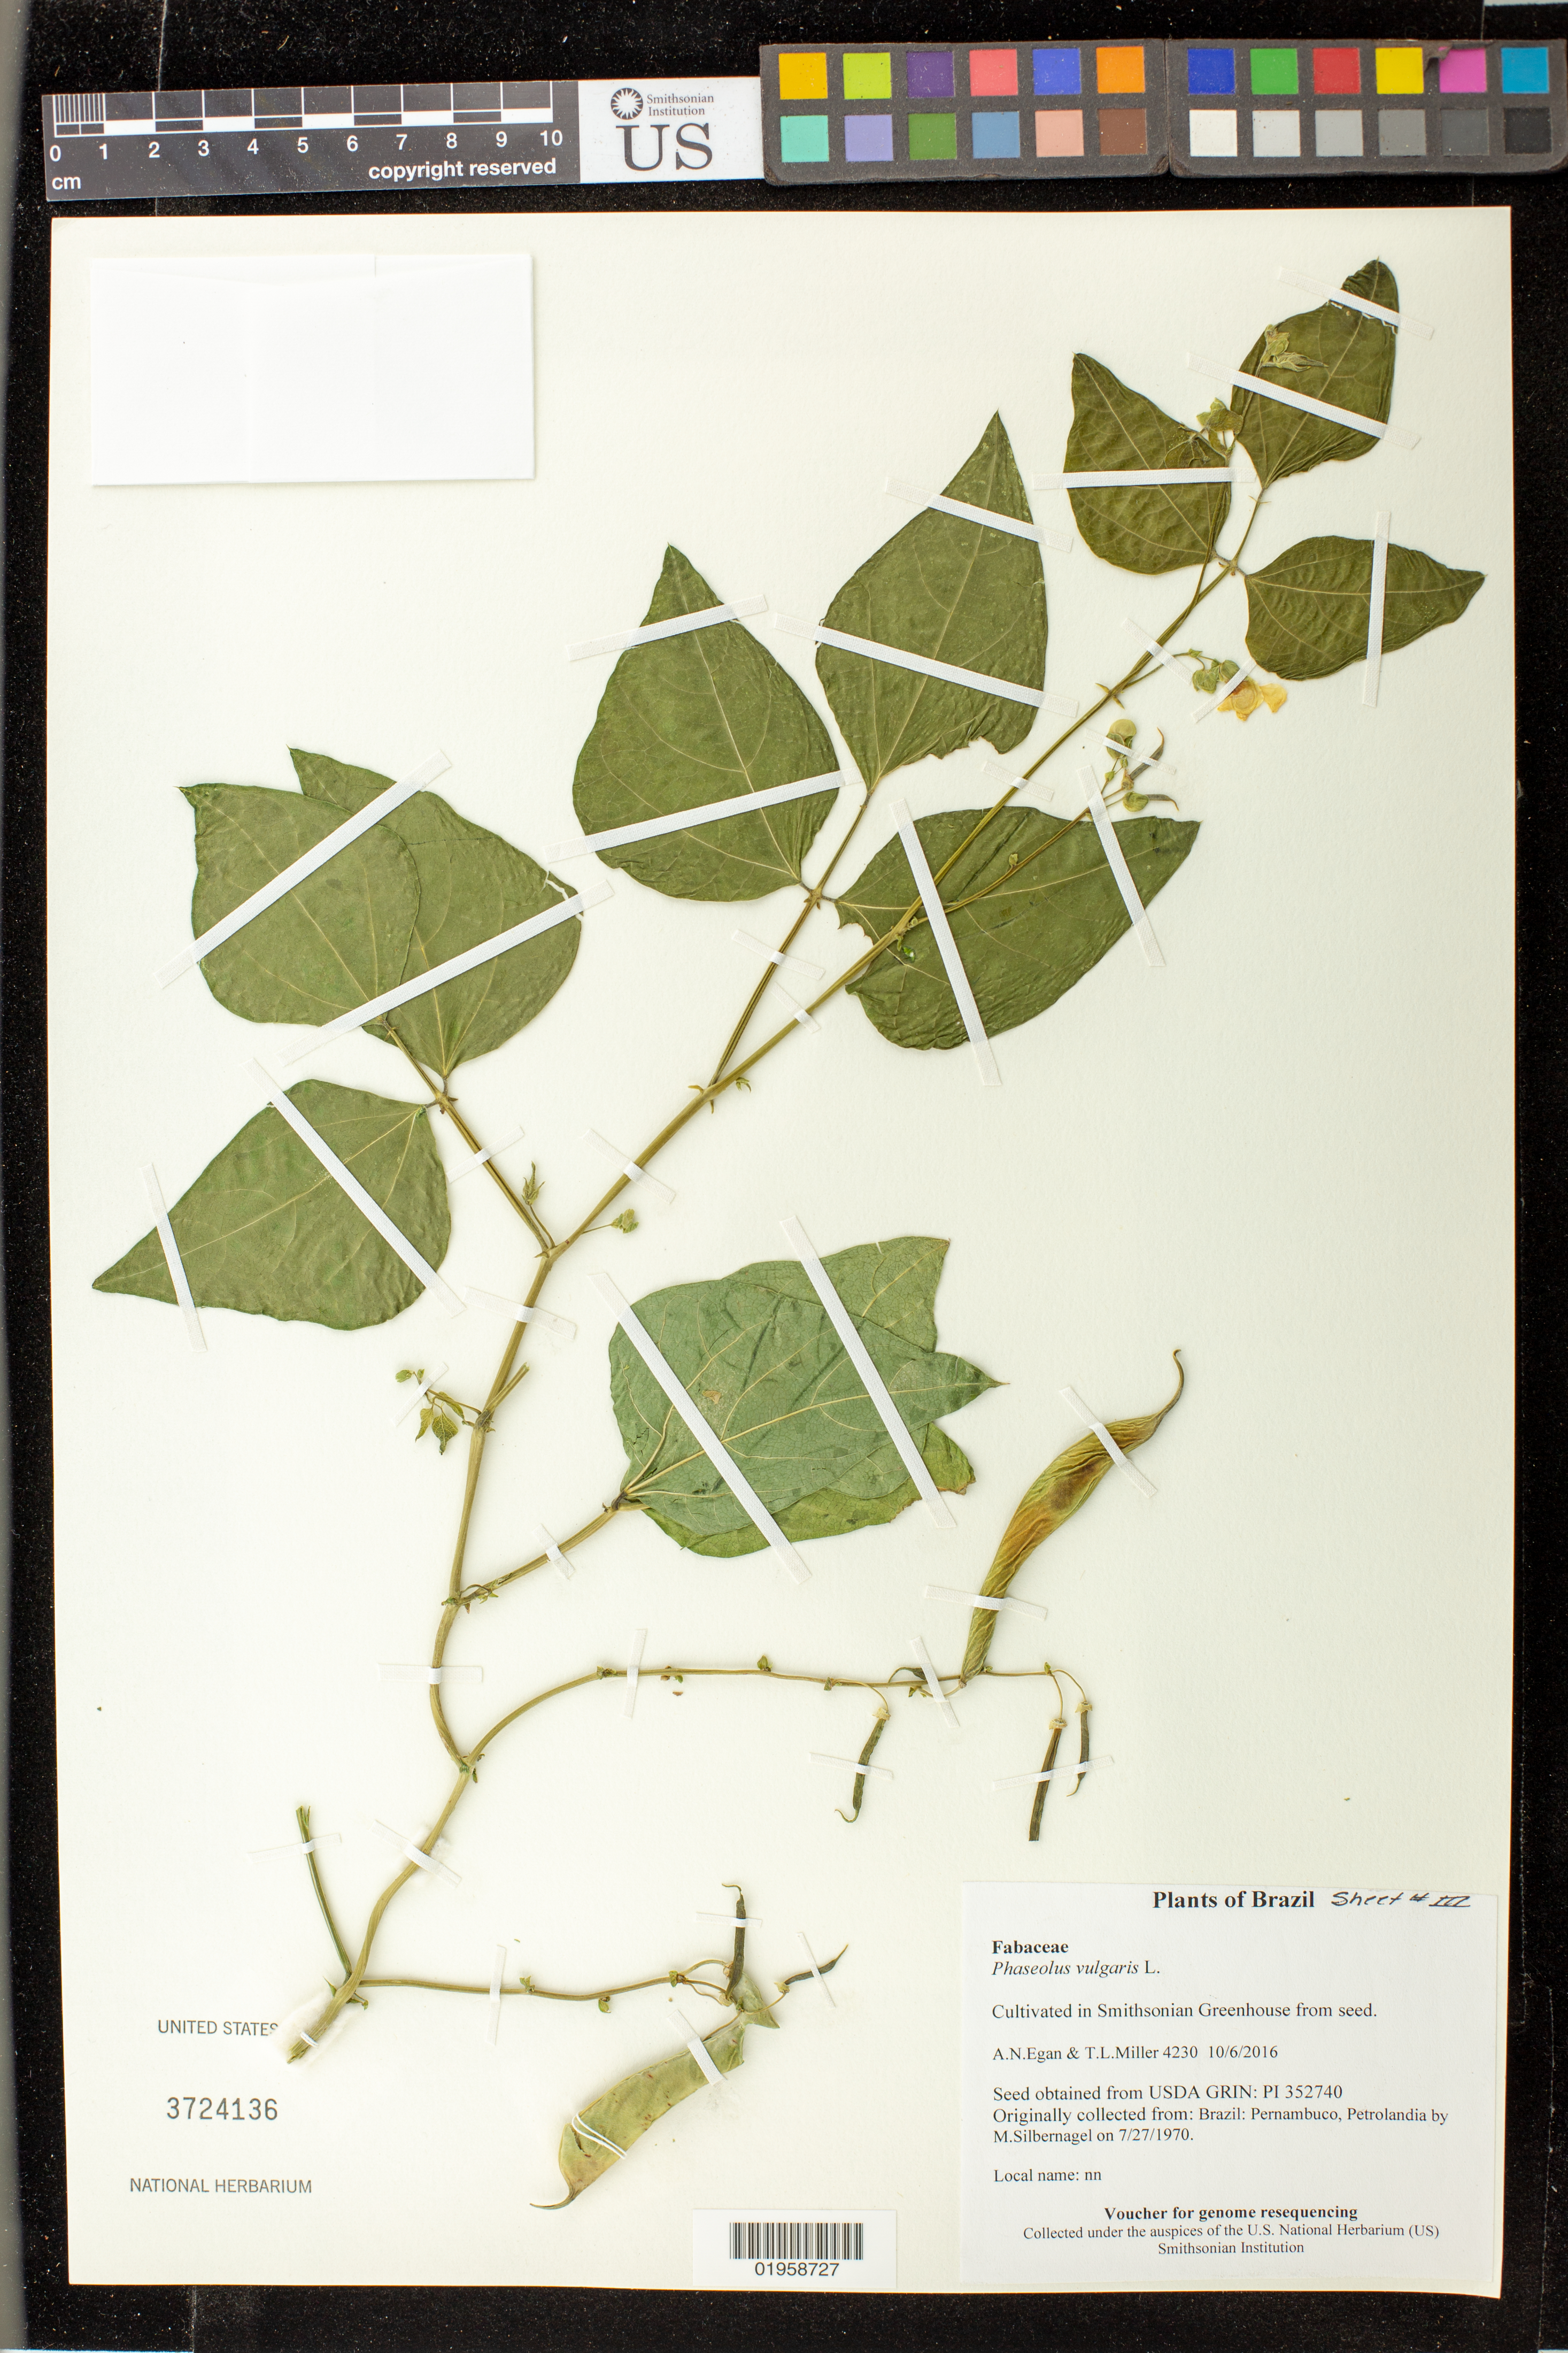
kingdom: Plantae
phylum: Tracheophyta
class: Magnoliopsida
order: Fabales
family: Fabaceae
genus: Phaseolus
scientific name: Phaseolus vulgaris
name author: L.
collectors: A. N. Egan & T. L. Miller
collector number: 4230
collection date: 2016-10-06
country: United States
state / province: Maryland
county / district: Prince George's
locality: Smithsonian's Museum Support Ctr; 4210 Suitland Pkwy., NMNH Botany Research Greenhouses. Suitland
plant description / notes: Originally collected in Brazil, Pernambuco, Petrolandia on 1970-07-27. M.Silbernagel (collector); Grown from seed acquired from the USDA's GRIN seed bank.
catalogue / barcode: US 3724136